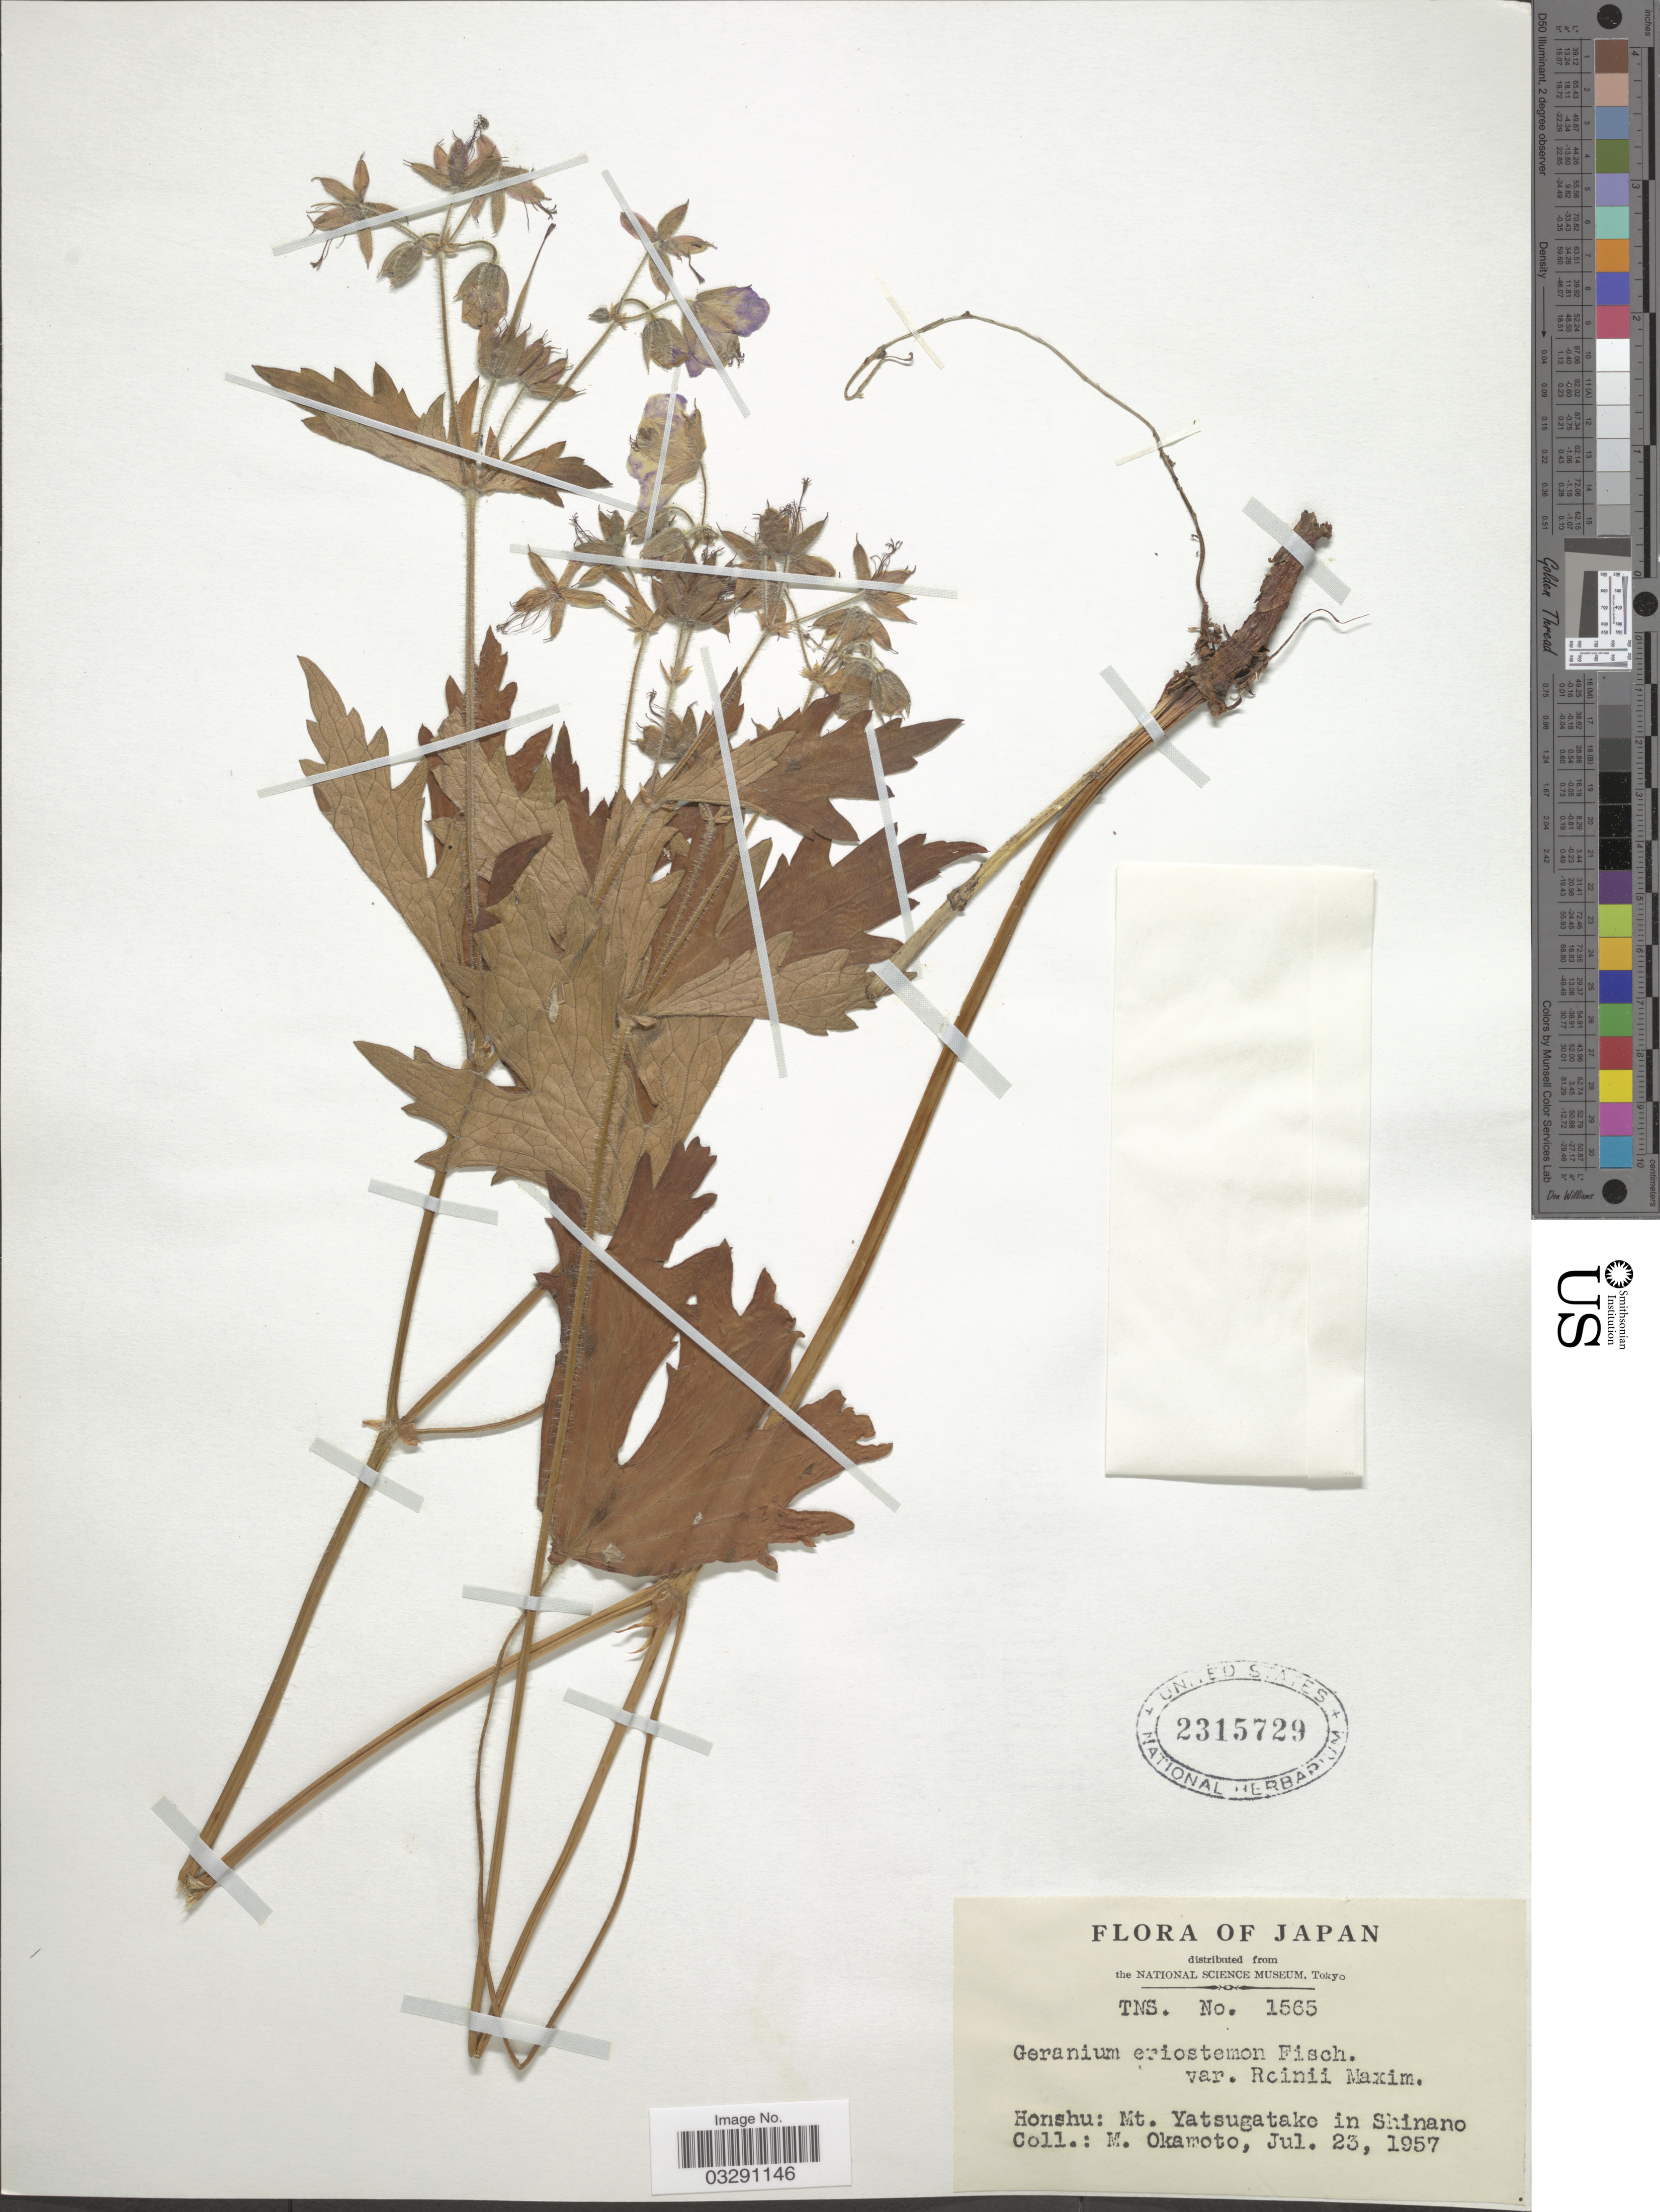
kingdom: Plantae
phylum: Tracheophyta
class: Magnoliopsida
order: Geraniales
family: Geraniaceae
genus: Geranium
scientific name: Geranium eriostemon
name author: Fisch. ex DC.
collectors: M. Okamoto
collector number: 1565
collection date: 1957-07-23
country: Japan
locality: Honshu: Mt. Yatsugatako in Shinano.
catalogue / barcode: US 2315729